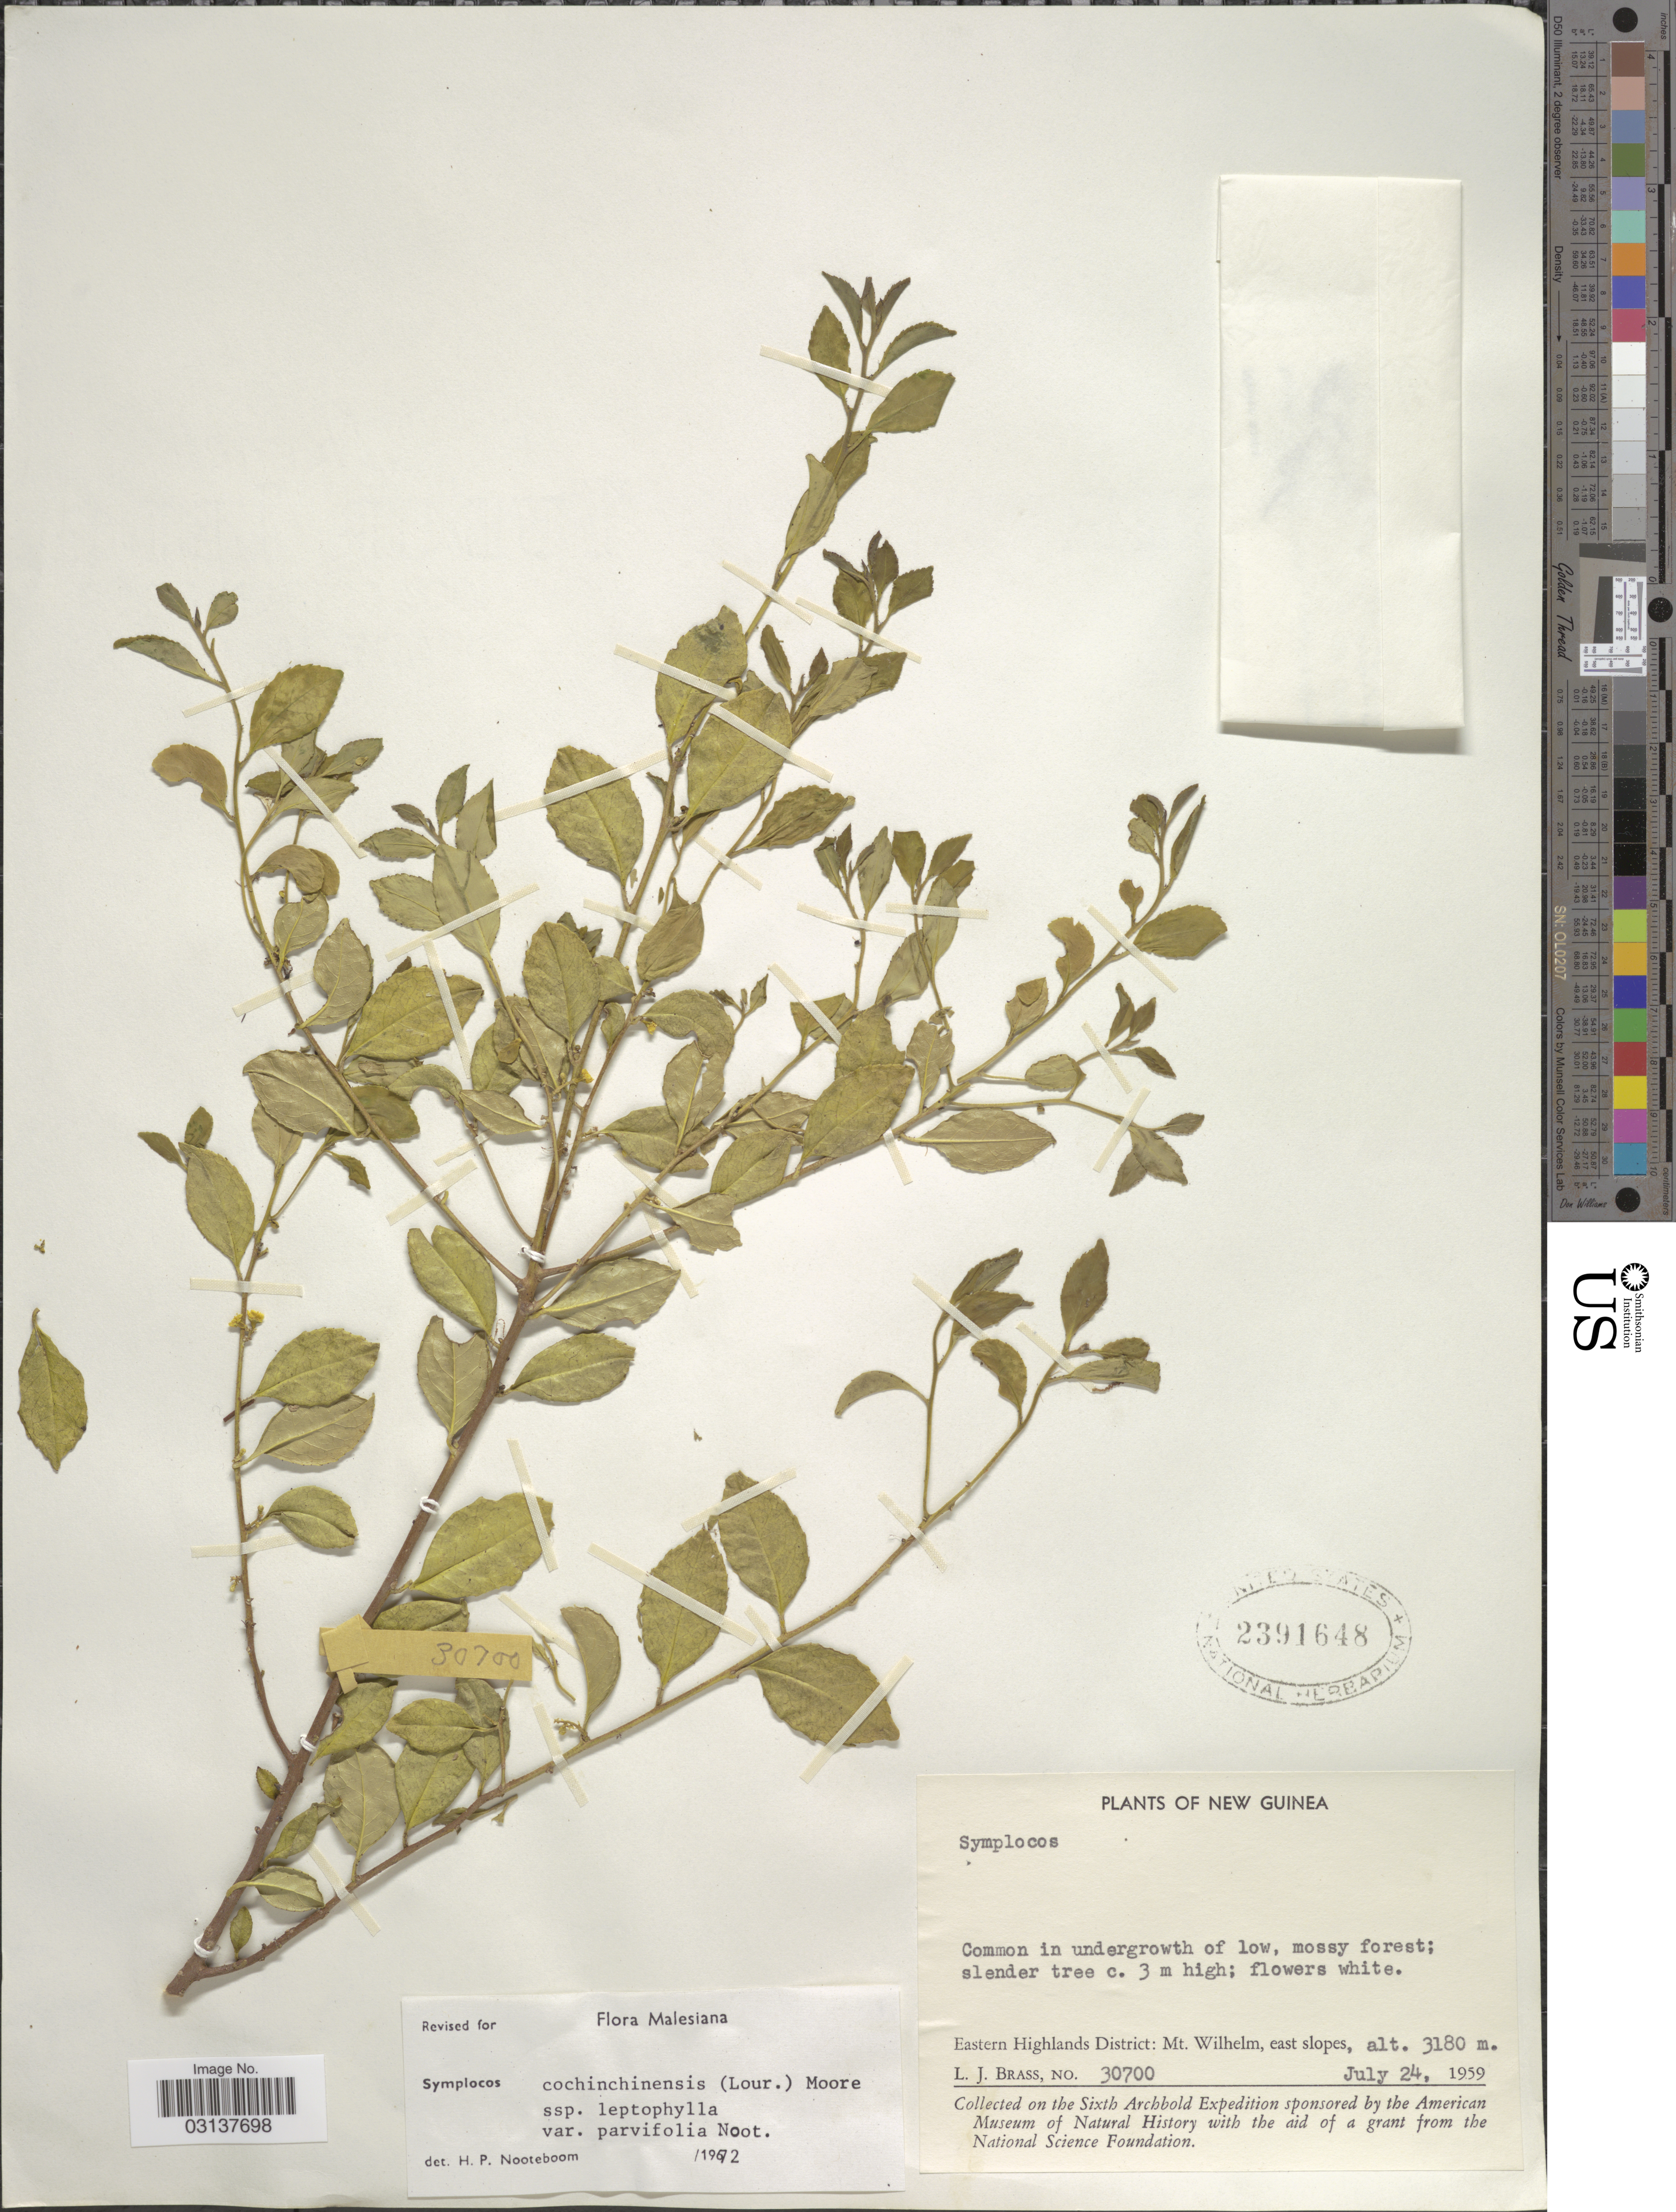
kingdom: Plantae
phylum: Tracheophyta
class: Magnoliopsida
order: Ericales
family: Symplocaceae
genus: Symplocos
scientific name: Symplocos cochinchinensis var. parvifolia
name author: Noot.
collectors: L. J. Brass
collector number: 30700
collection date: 1959-07-24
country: Papua New Guinea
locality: New Guinea, Eastern Highlands District: Mt. Wilhelm, east slopes.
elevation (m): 3180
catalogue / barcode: US 2391648